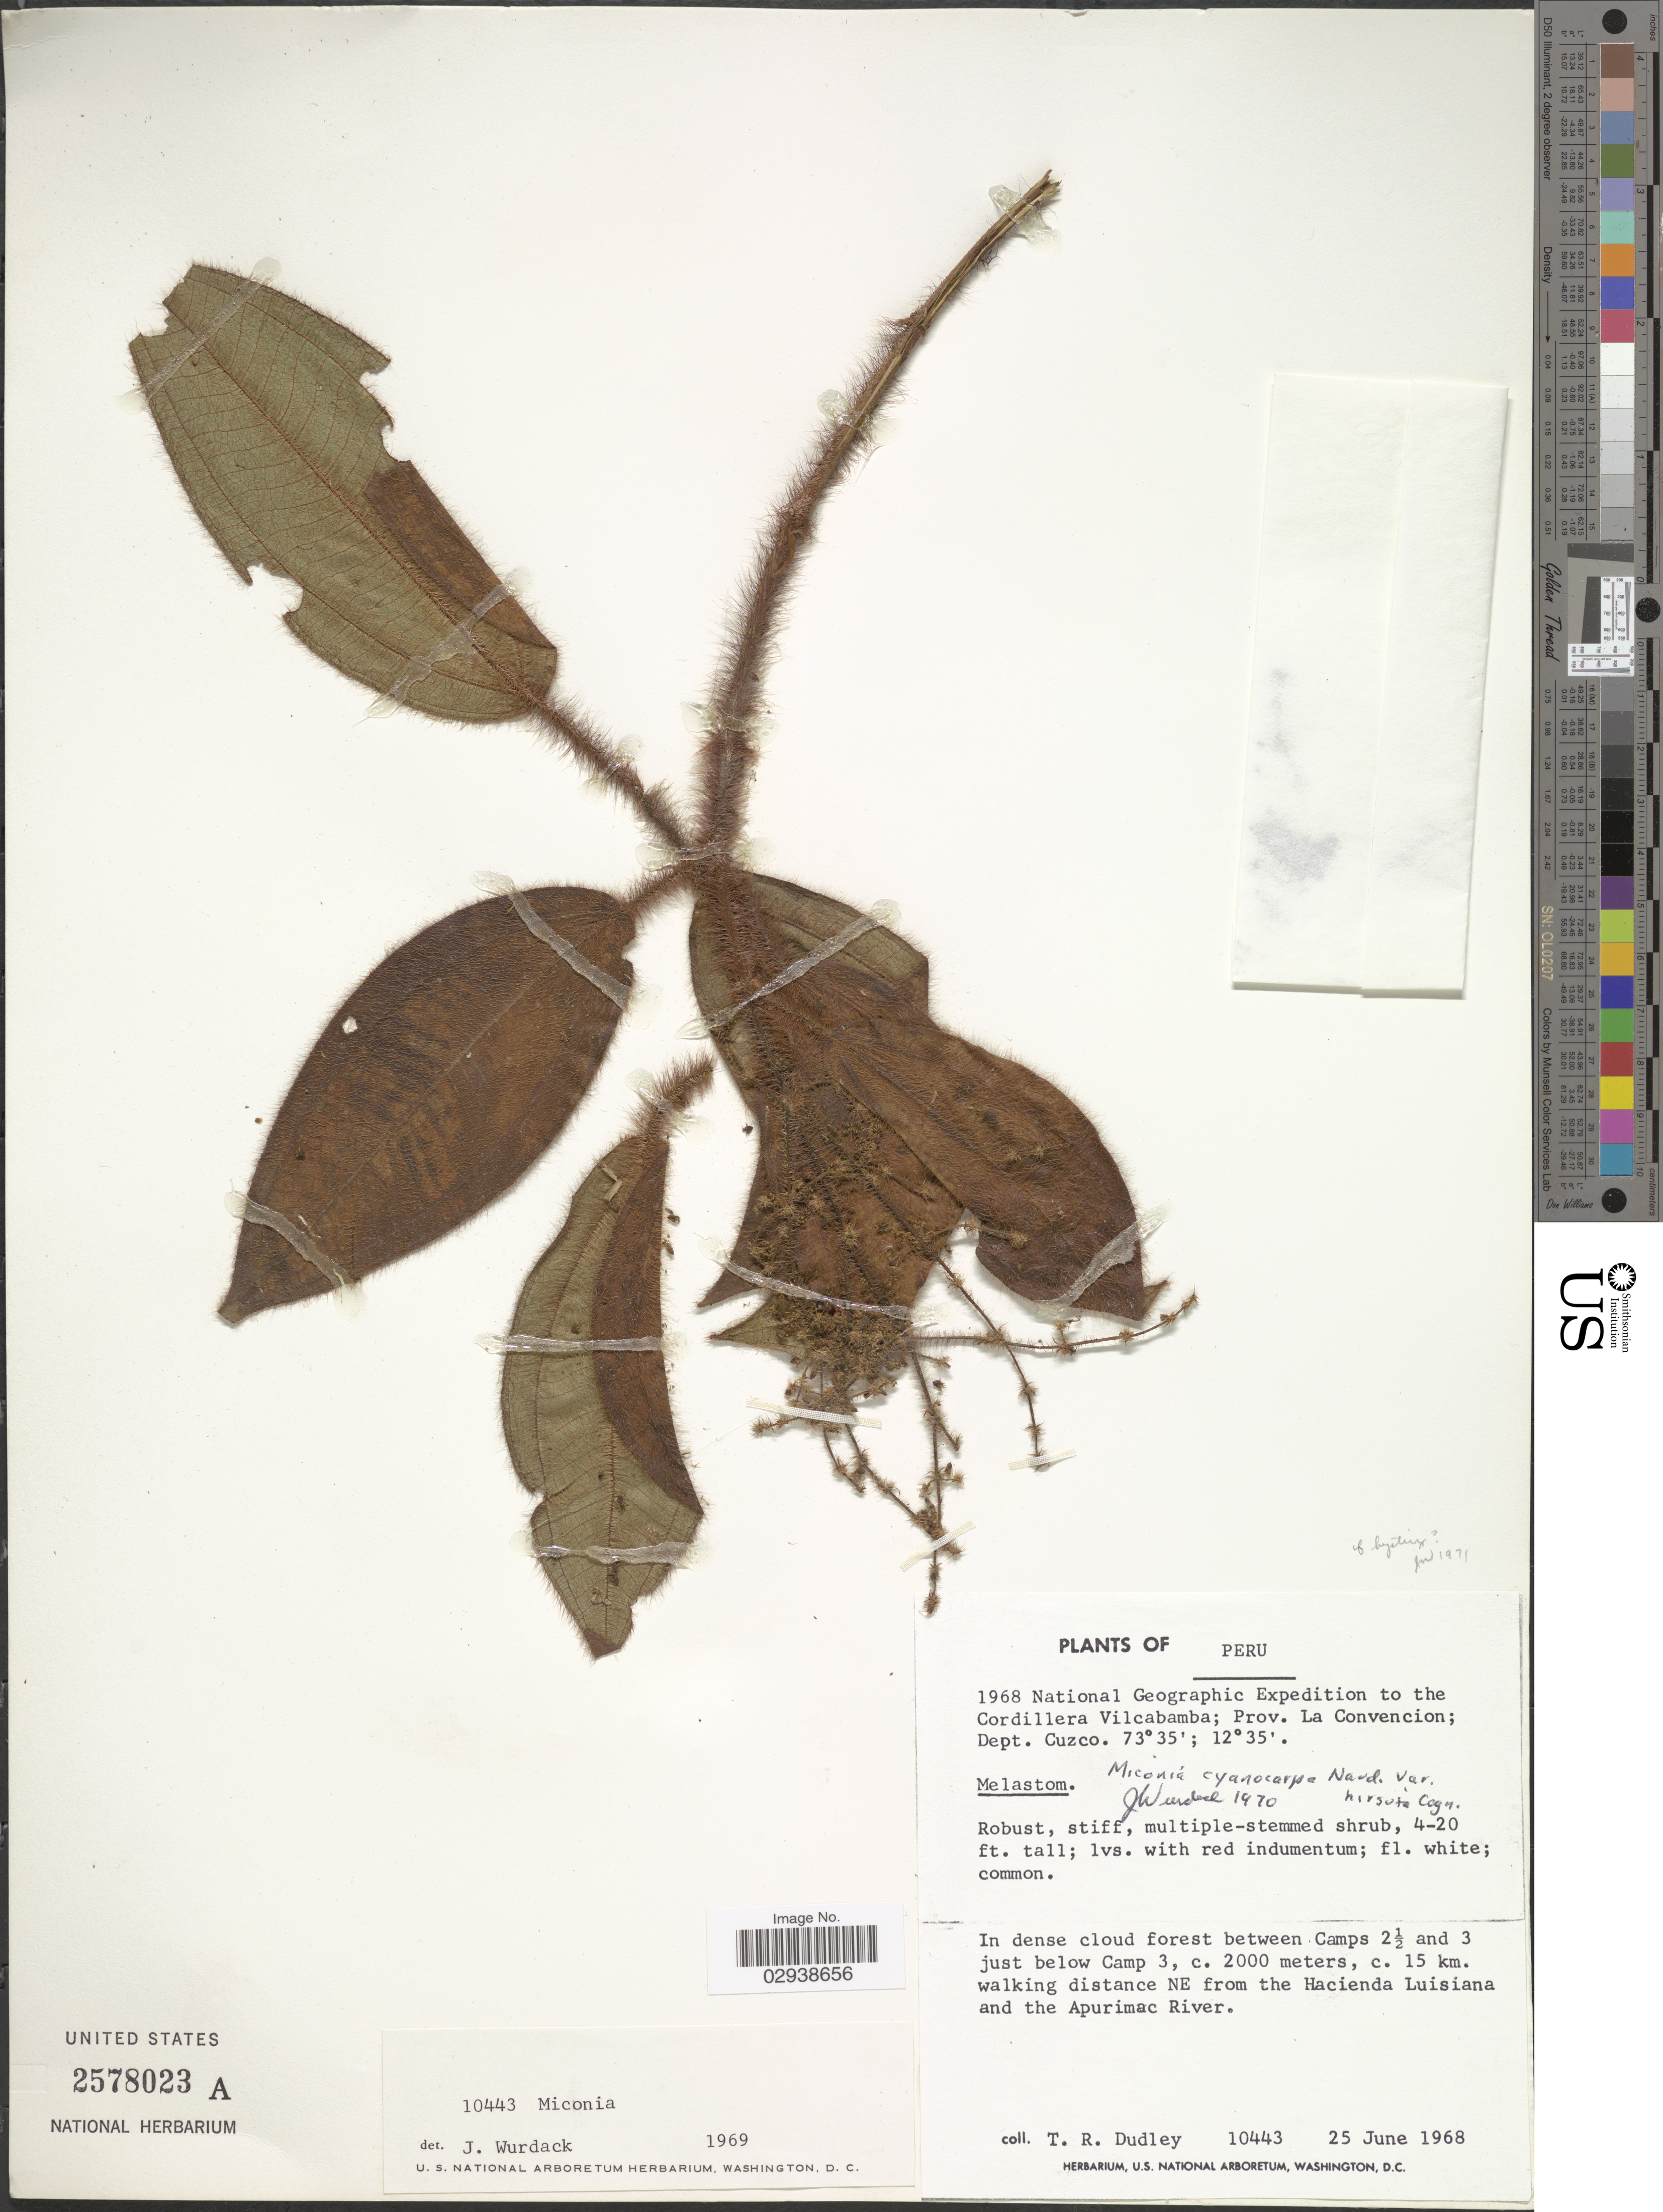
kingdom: Plantae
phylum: Tracheophyta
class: Magnoliopsida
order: Myrtales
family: Melastomataceae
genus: Miconia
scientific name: Miconia cyanocarpa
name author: Naudin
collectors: T. R. Dudley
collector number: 10443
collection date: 1968-06-25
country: Peru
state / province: Cusco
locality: To the Cordillera Vilcabamba; Prov. La Convencion, Dept. Cuzco, In dense cloud forest between Camps 2½ and 3 just below Camp, 3, c. 15 km. walking distance NE from the Hacienda Luisiana and the Apurimac River.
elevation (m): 2000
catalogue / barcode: US 2578023A